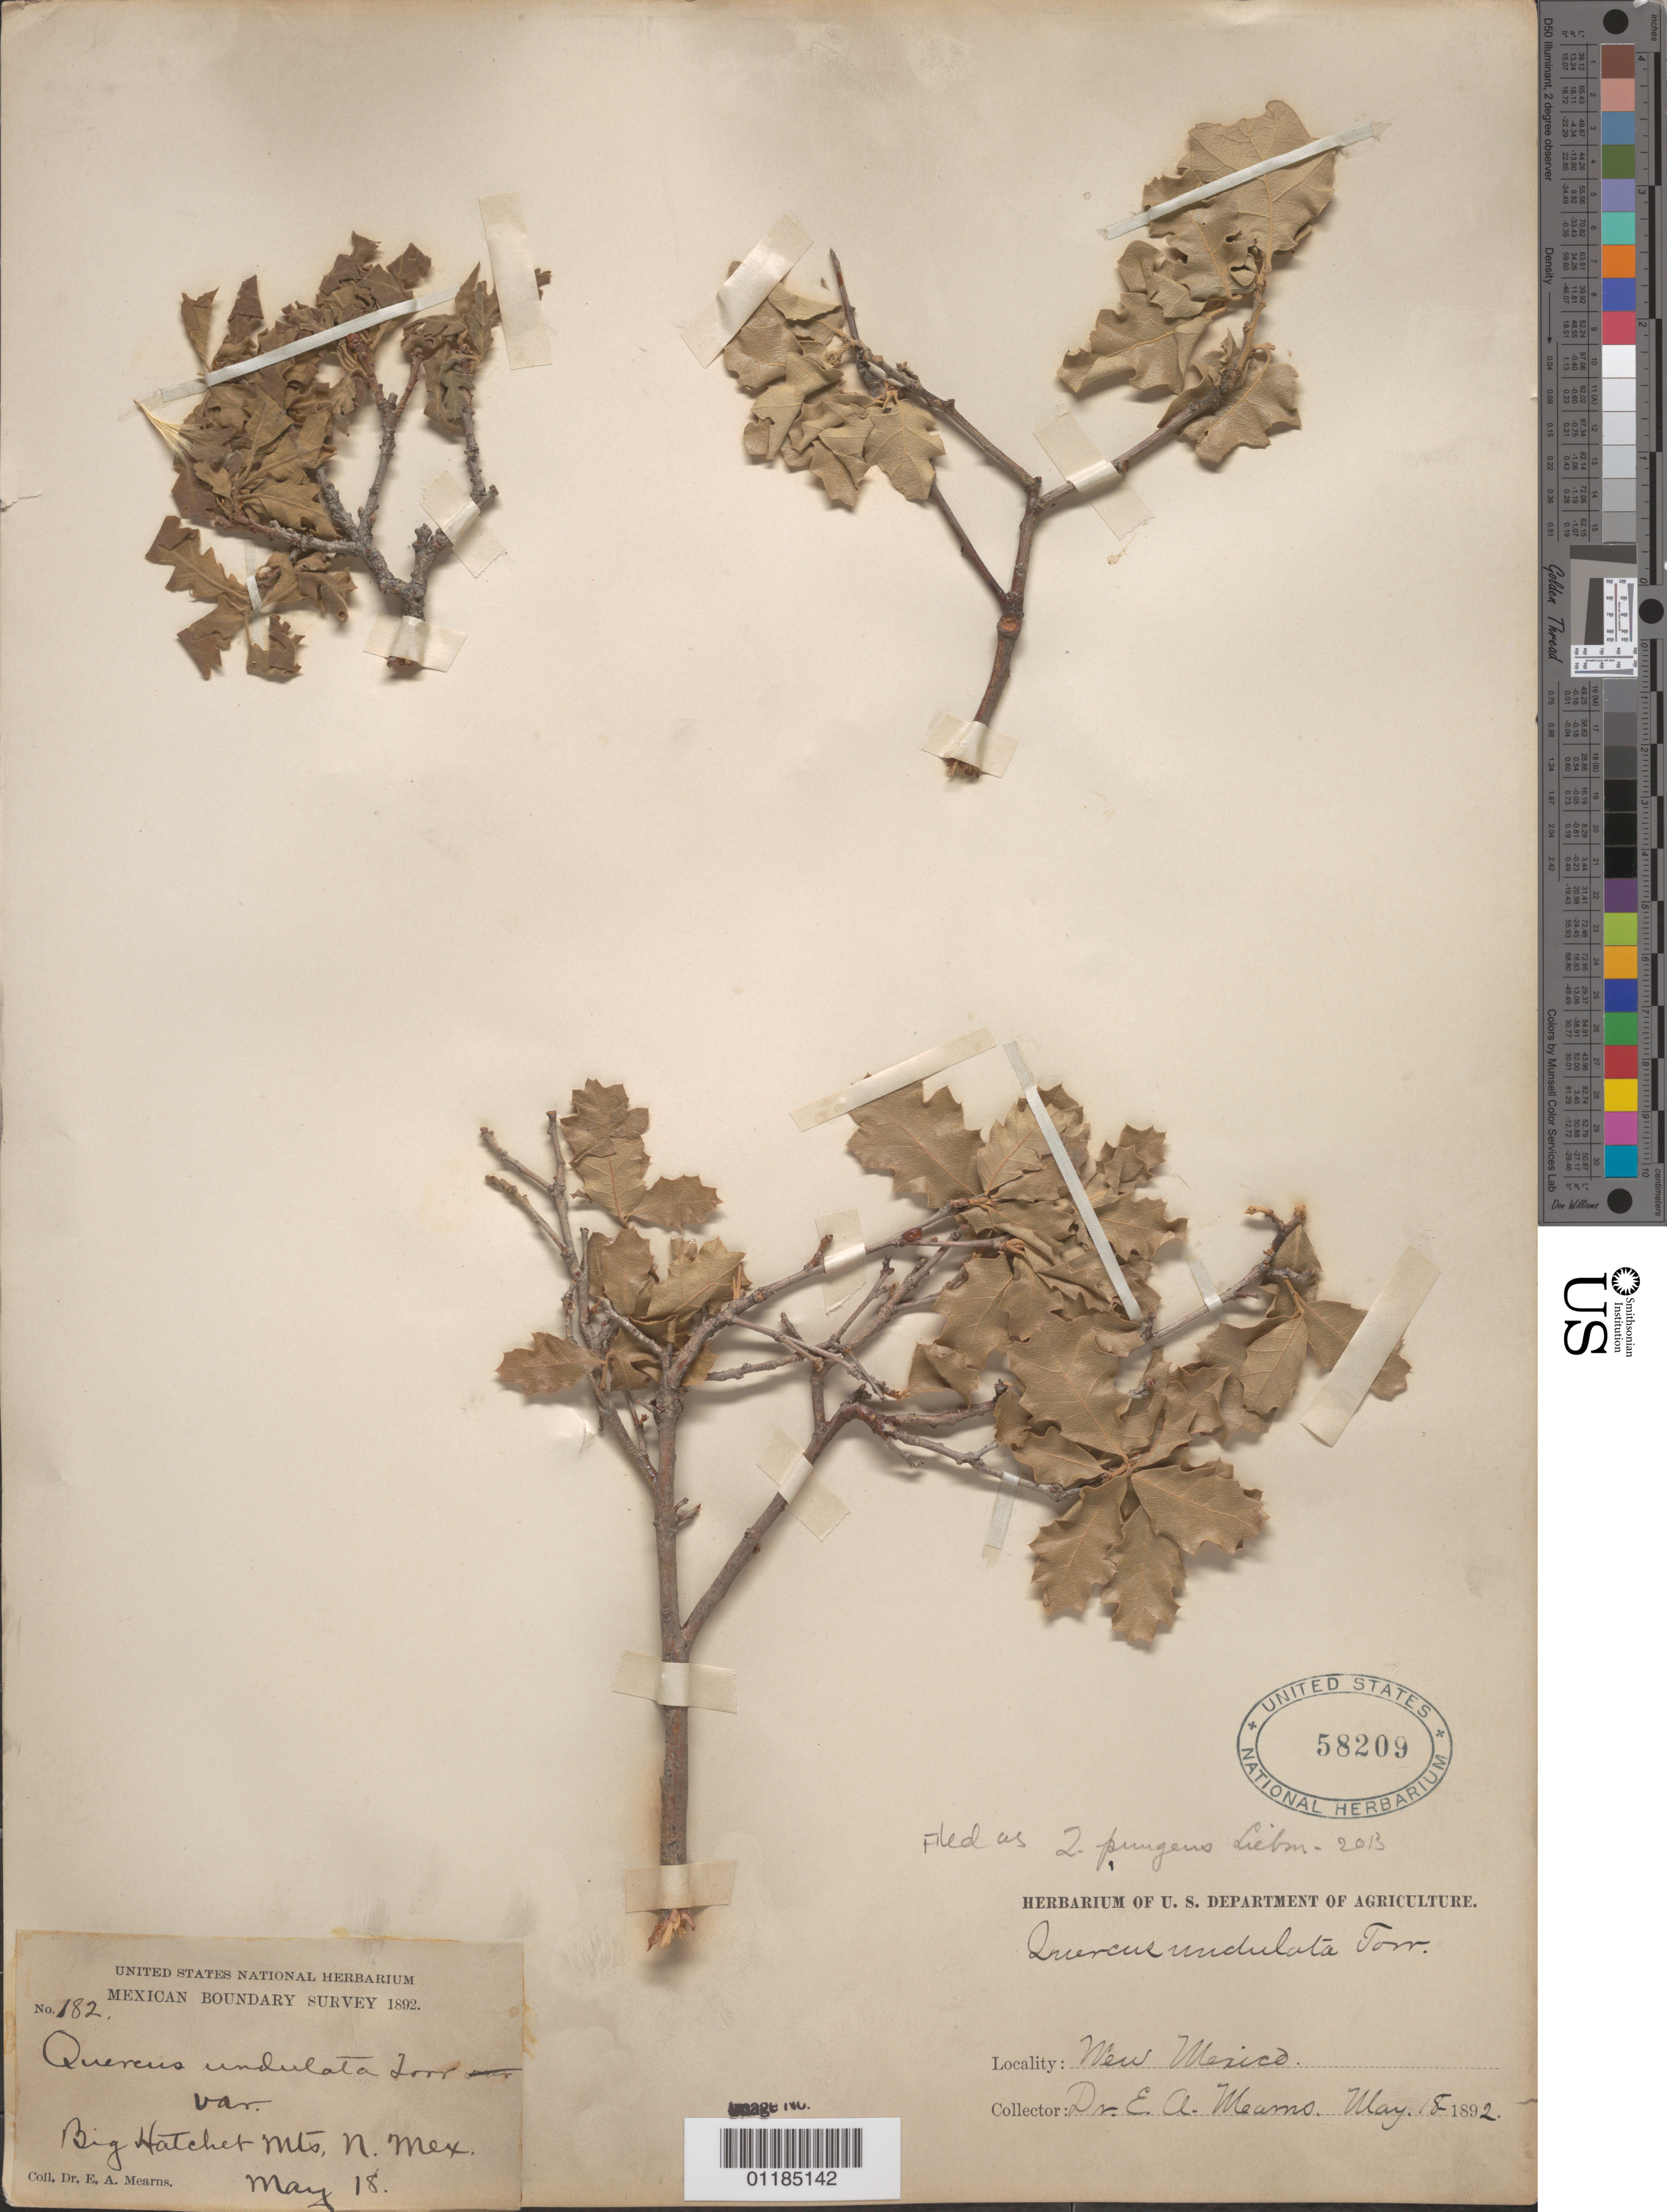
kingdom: Plantae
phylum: Tracheophyta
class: Magnoliopsida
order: Fagales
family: Fagaceae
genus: Quercus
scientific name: Quercus pungens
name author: Liebm.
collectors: E. A. Mearns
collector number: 182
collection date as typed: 18 May 1892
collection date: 1892-05-18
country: United States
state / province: New Mexico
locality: Big Hatchet Mts.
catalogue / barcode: US 58209